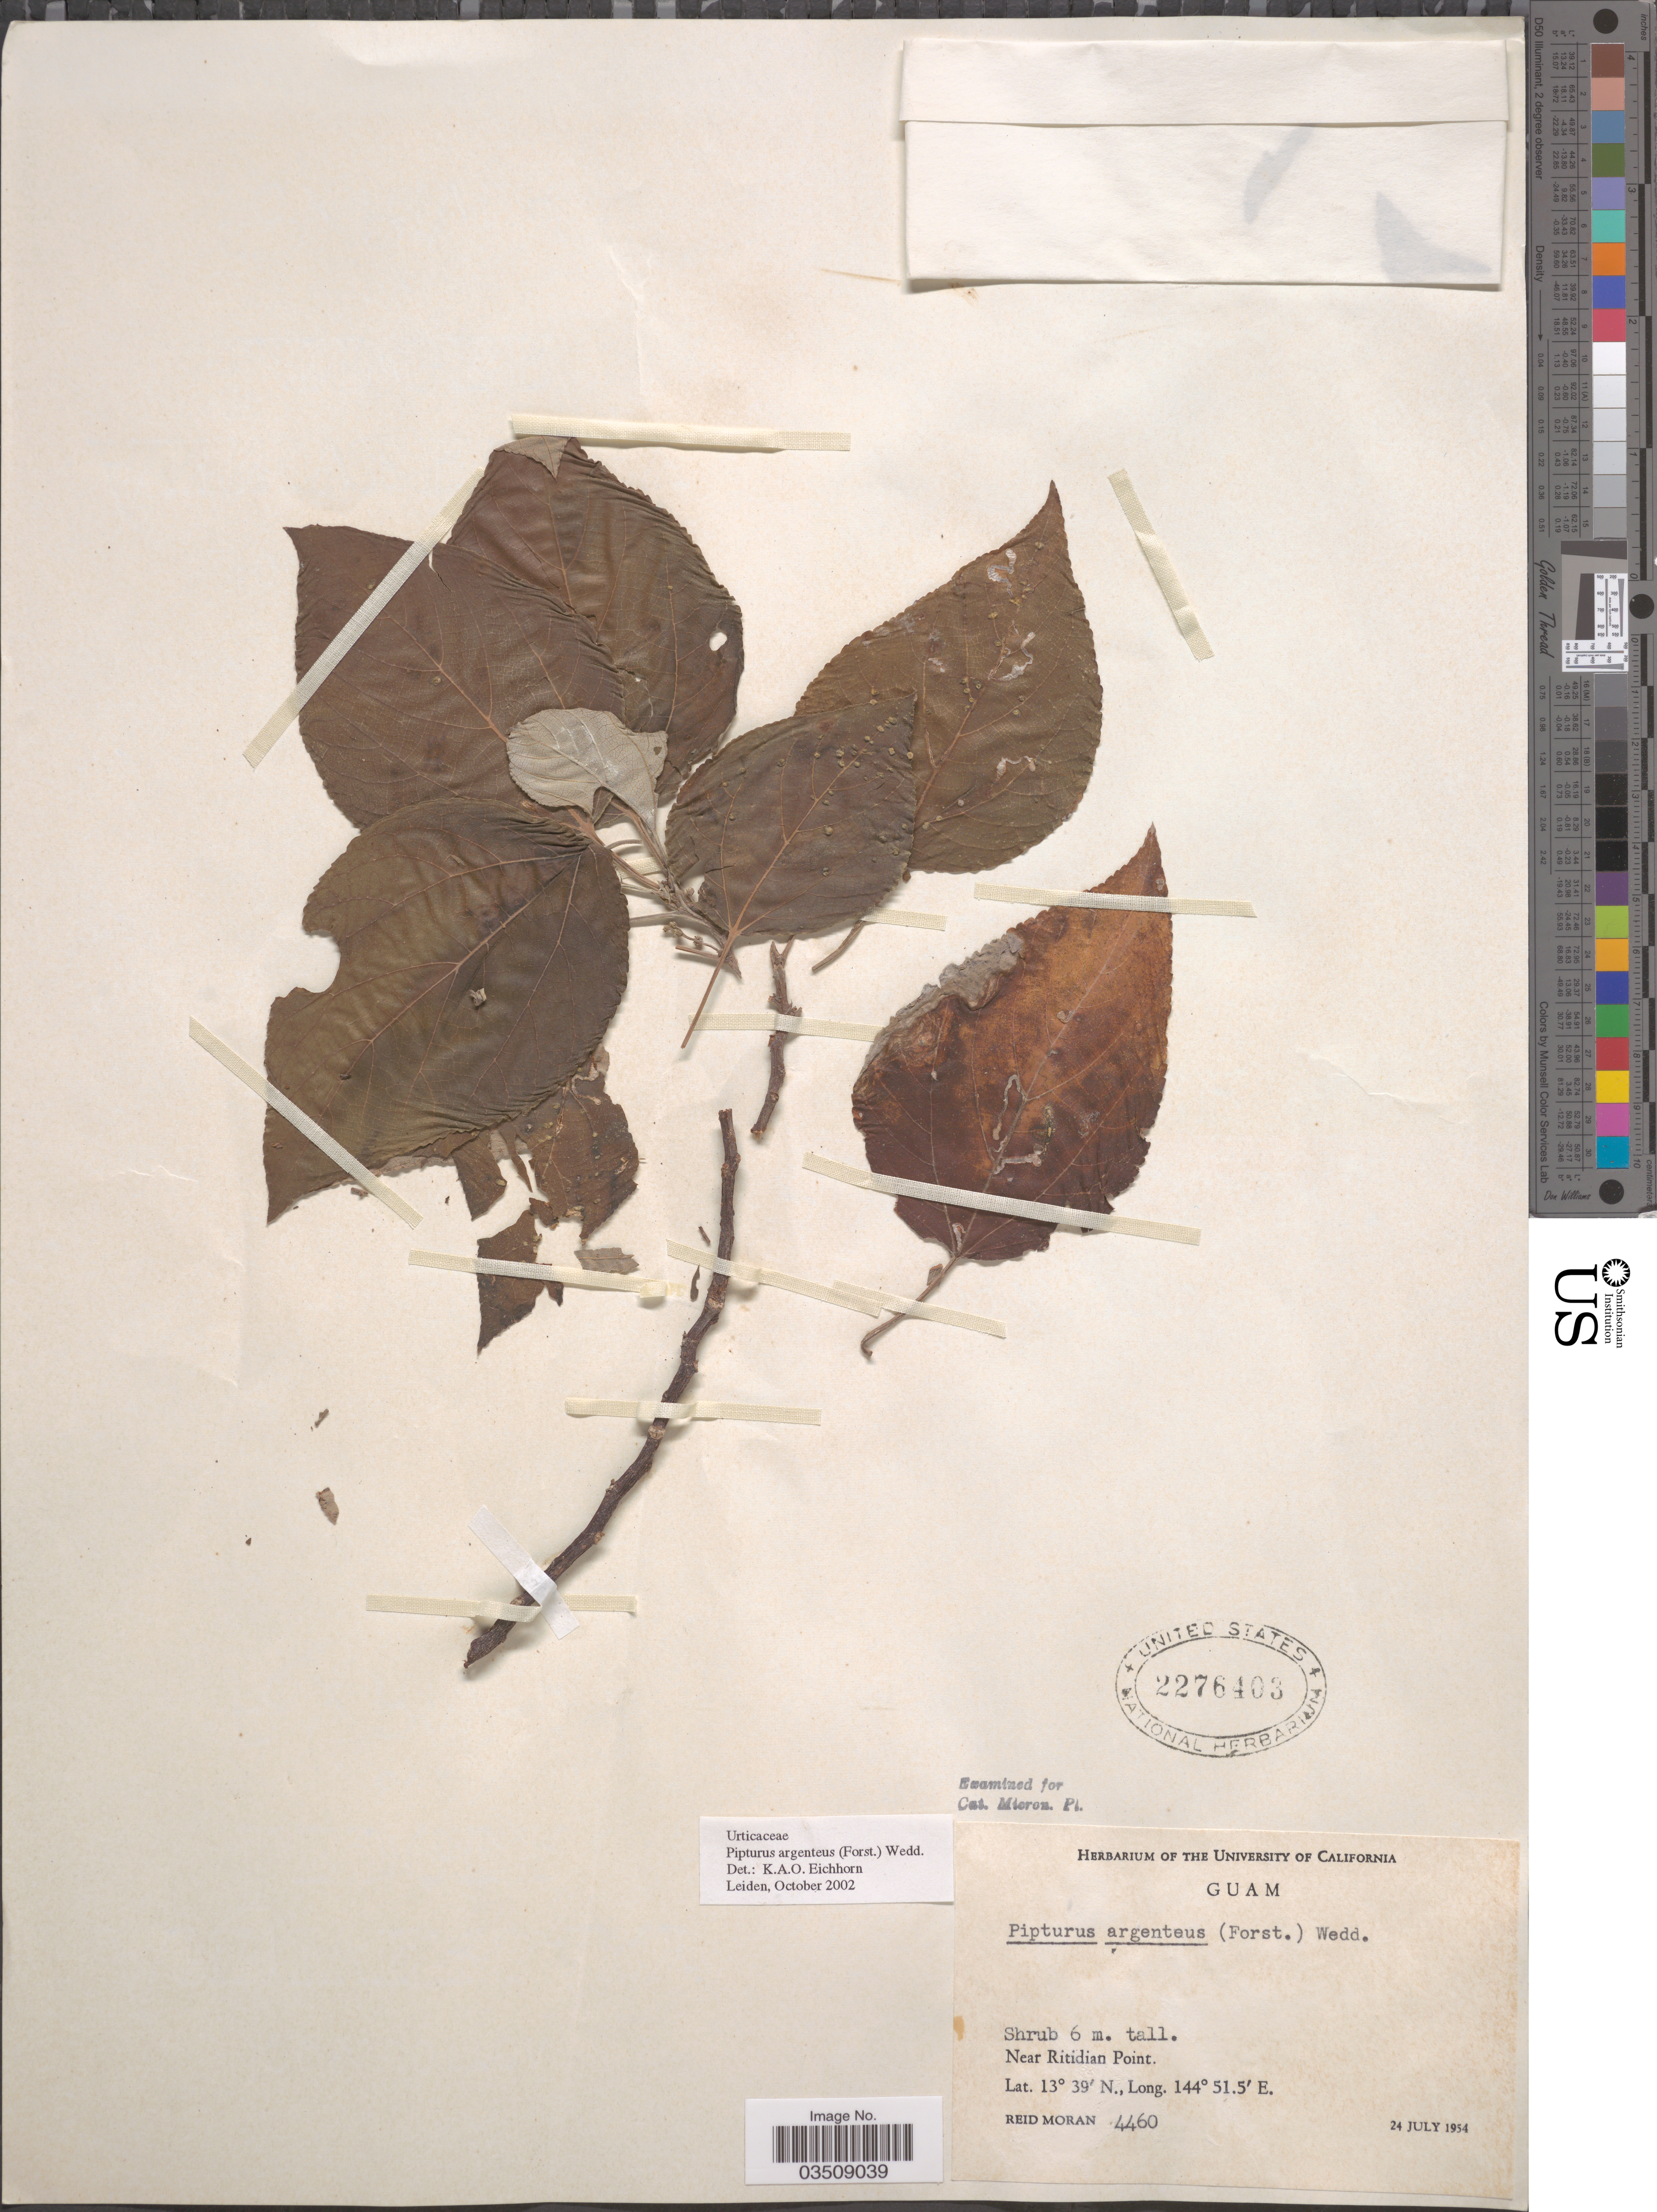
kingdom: Plantae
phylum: Tracheophyta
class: Magnoliopsida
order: Rosales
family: Urticaceae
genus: Pipturus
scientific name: Pipturus argenteus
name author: (G. Forst.) Wedd.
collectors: R. Moran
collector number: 4460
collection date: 1954-07-24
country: Guam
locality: Near Ritidian Point.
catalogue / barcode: US 2276403